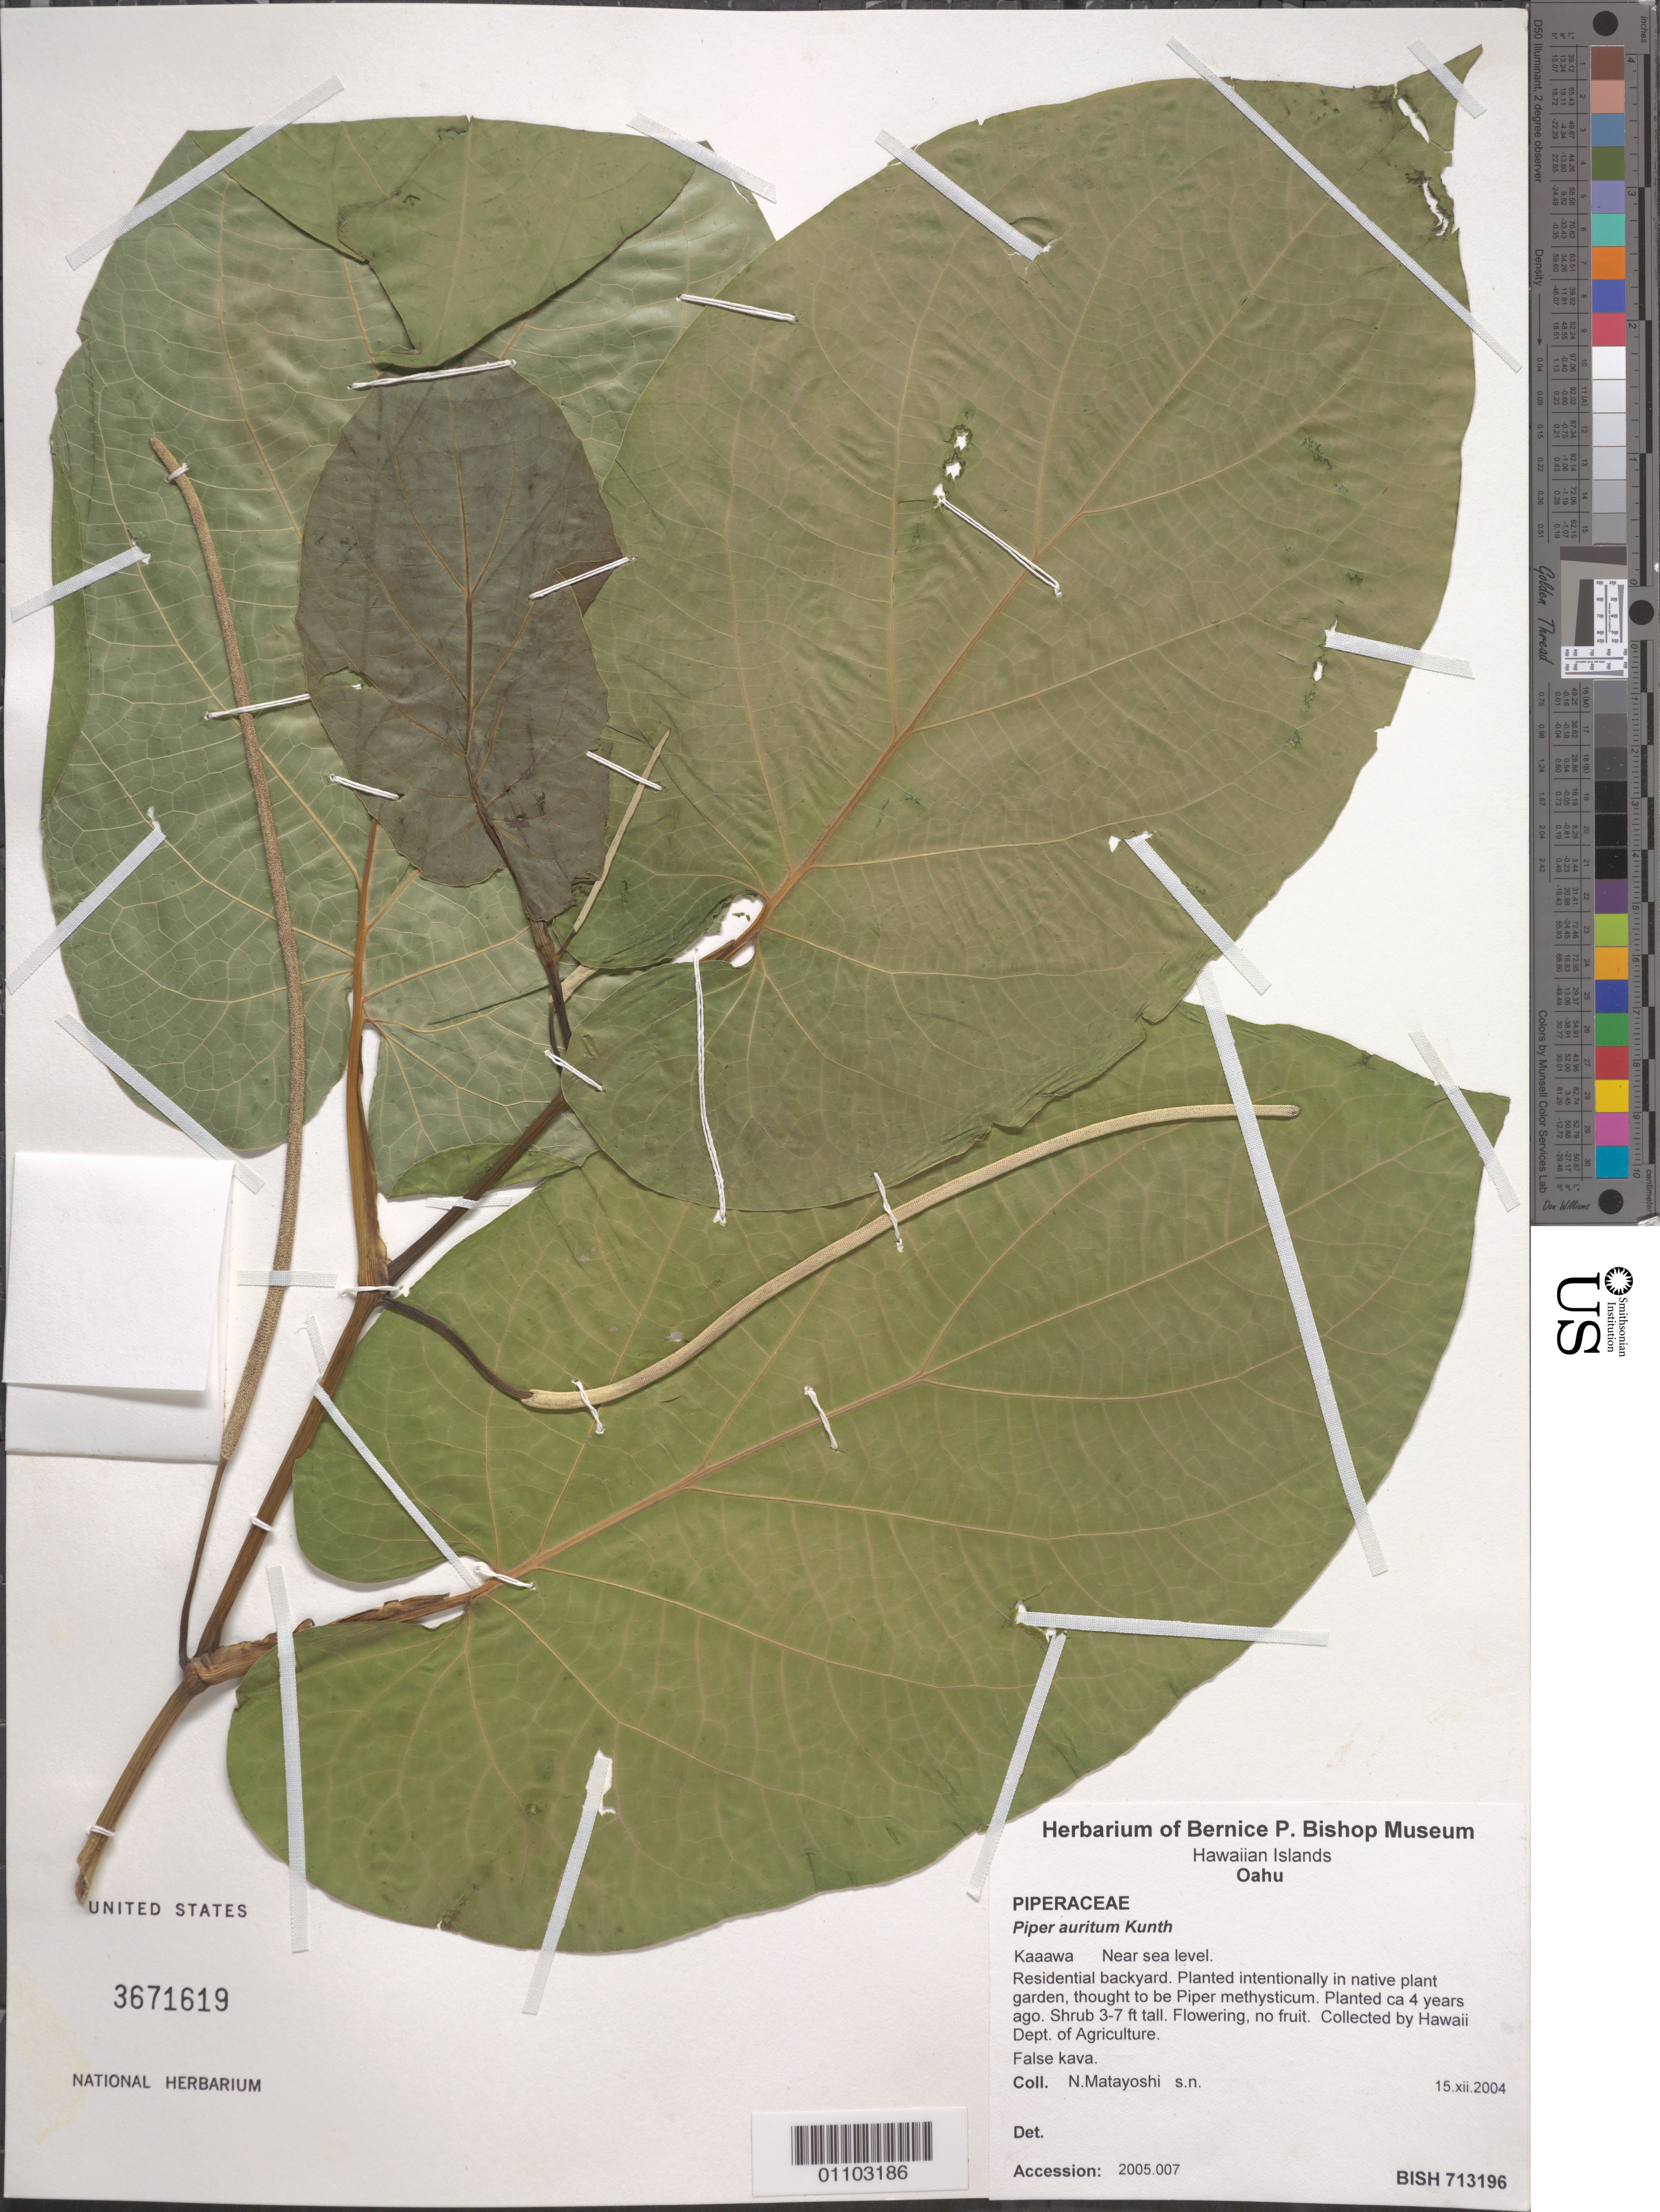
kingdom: Plantae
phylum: Tracheophyta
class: Magnoliopsida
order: Piperales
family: Piperaceae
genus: Piper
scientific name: Piper auritum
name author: Kunth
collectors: N. Matayoshi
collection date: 2004-12-15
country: United States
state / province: Hawaii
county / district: Honolulu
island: Oahu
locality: Residential backyard.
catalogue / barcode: US 3671619